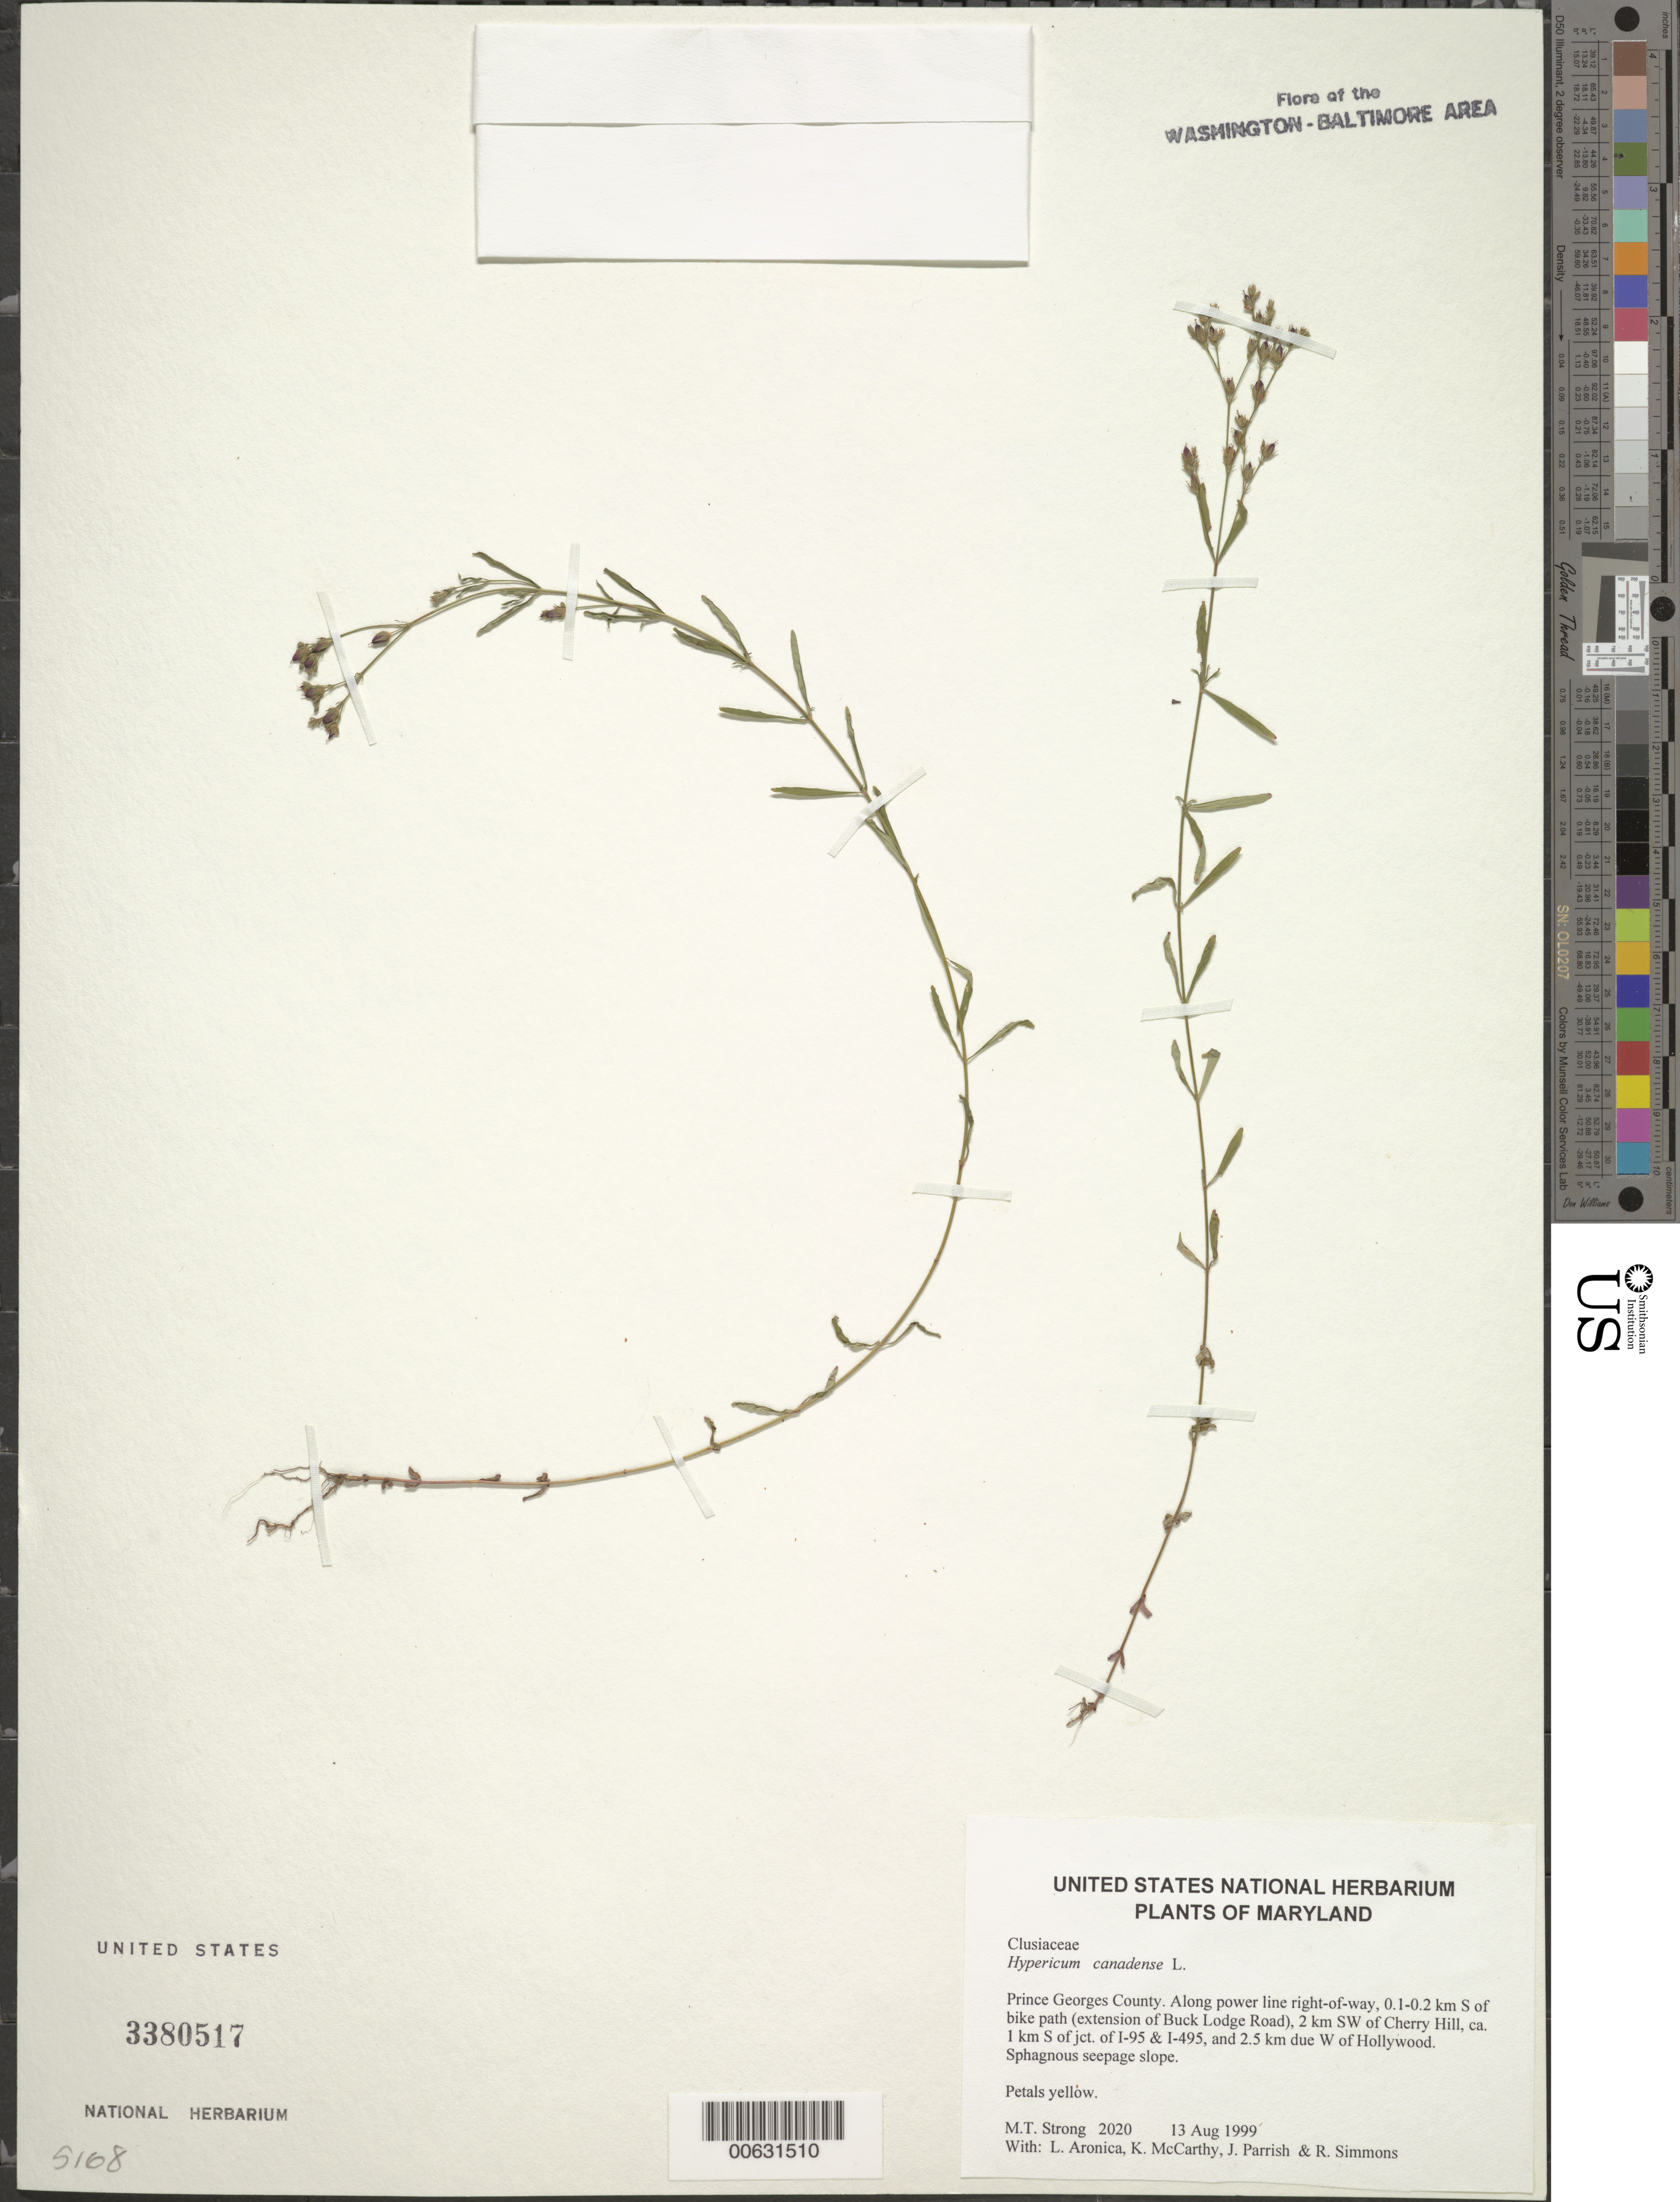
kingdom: Plantae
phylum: Tracheophyta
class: Magnoliopsida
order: Malpighiales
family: Hypericaceae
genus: Hypericum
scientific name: Hypericum canadense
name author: L.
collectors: M. T. Strong, L. Aronica, K. McCarthy, J. Parrish & R. Simmons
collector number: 2020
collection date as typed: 13 Aug 1999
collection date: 1999-08-13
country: United States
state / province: Maryland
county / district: Prince George's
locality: Along power line right-of-way, 0.1-0.2 km S of bike path (extension of Buck Lodge Road), 2 km SW of Cherry Hill, ca. 1 km S of jct. of I-95 & I-495, and 2.5 km due W of Hollywood.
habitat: Sphagnous seepage slope.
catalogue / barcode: US 3380517